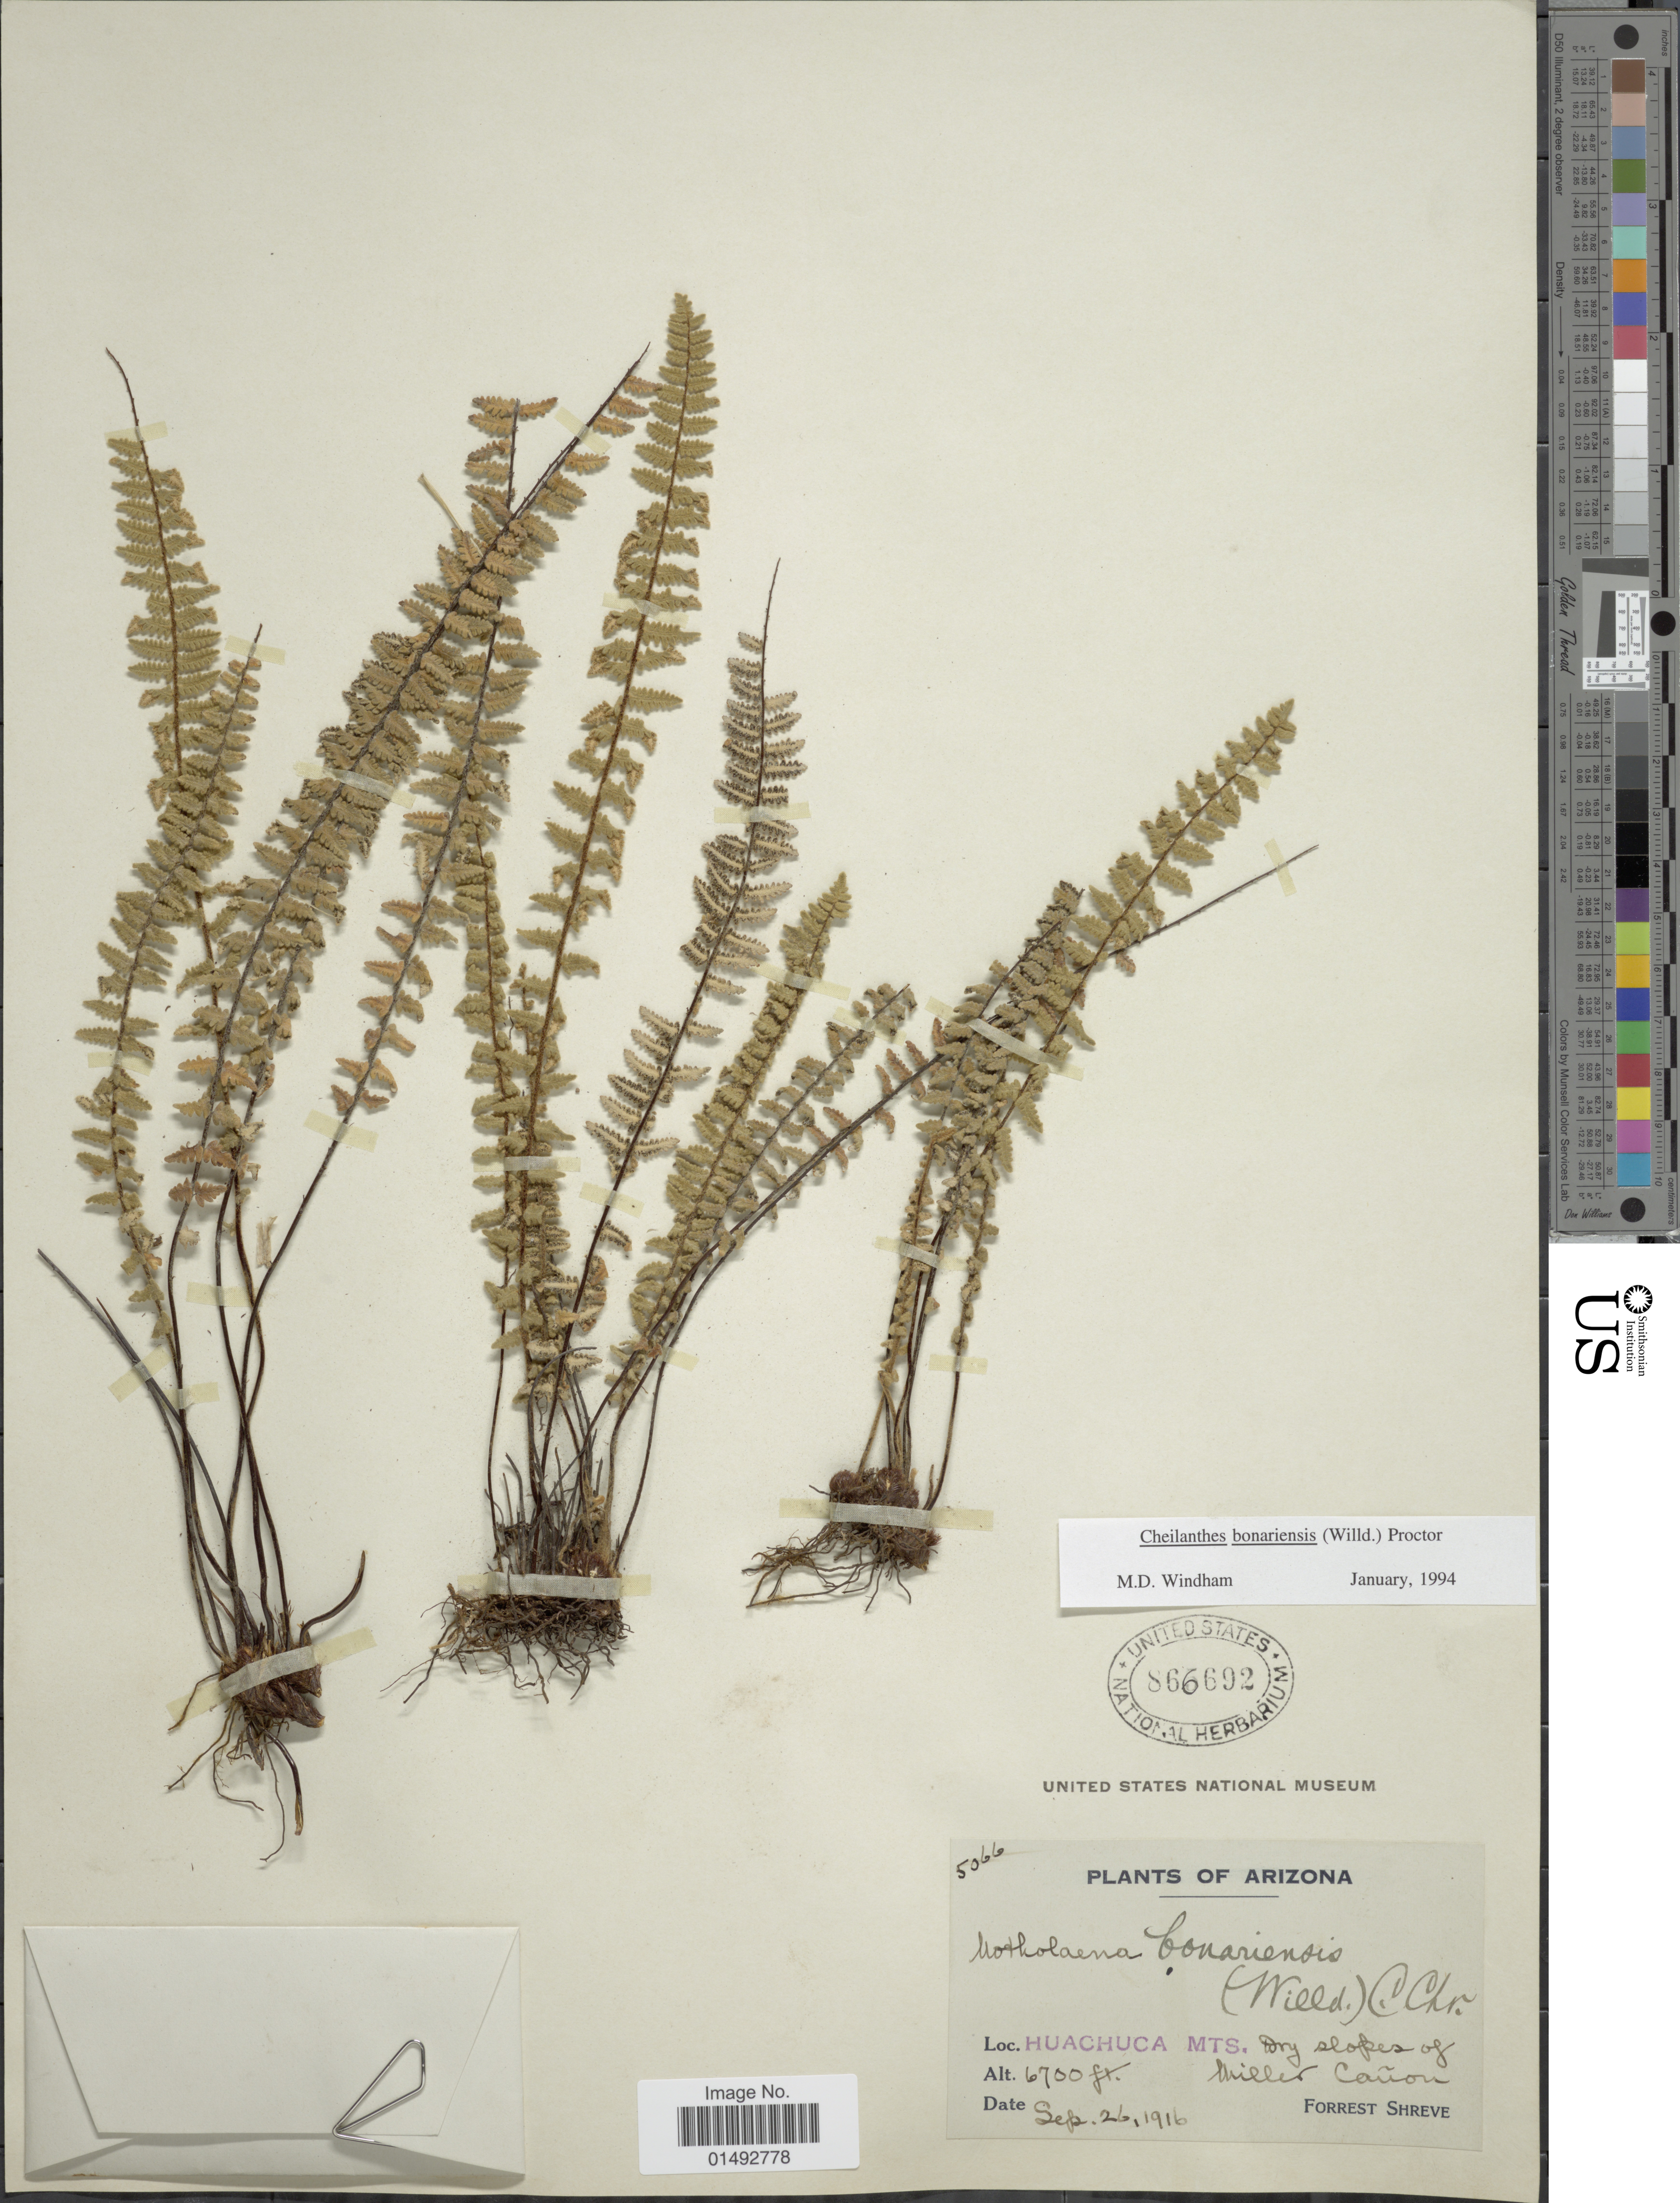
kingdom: Plantae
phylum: Tracheophyta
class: Polypodiopsida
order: Polypodiales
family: Pteridaceae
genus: Myriopteris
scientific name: Myriopteris aurea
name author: (Poir.) Grusz & Windham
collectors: F. Shreve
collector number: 5066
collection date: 1916-09-26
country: United States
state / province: Arizona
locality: Huachuca Mts. Dry slopes of Miller Cañon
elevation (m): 2042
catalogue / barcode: US 866692